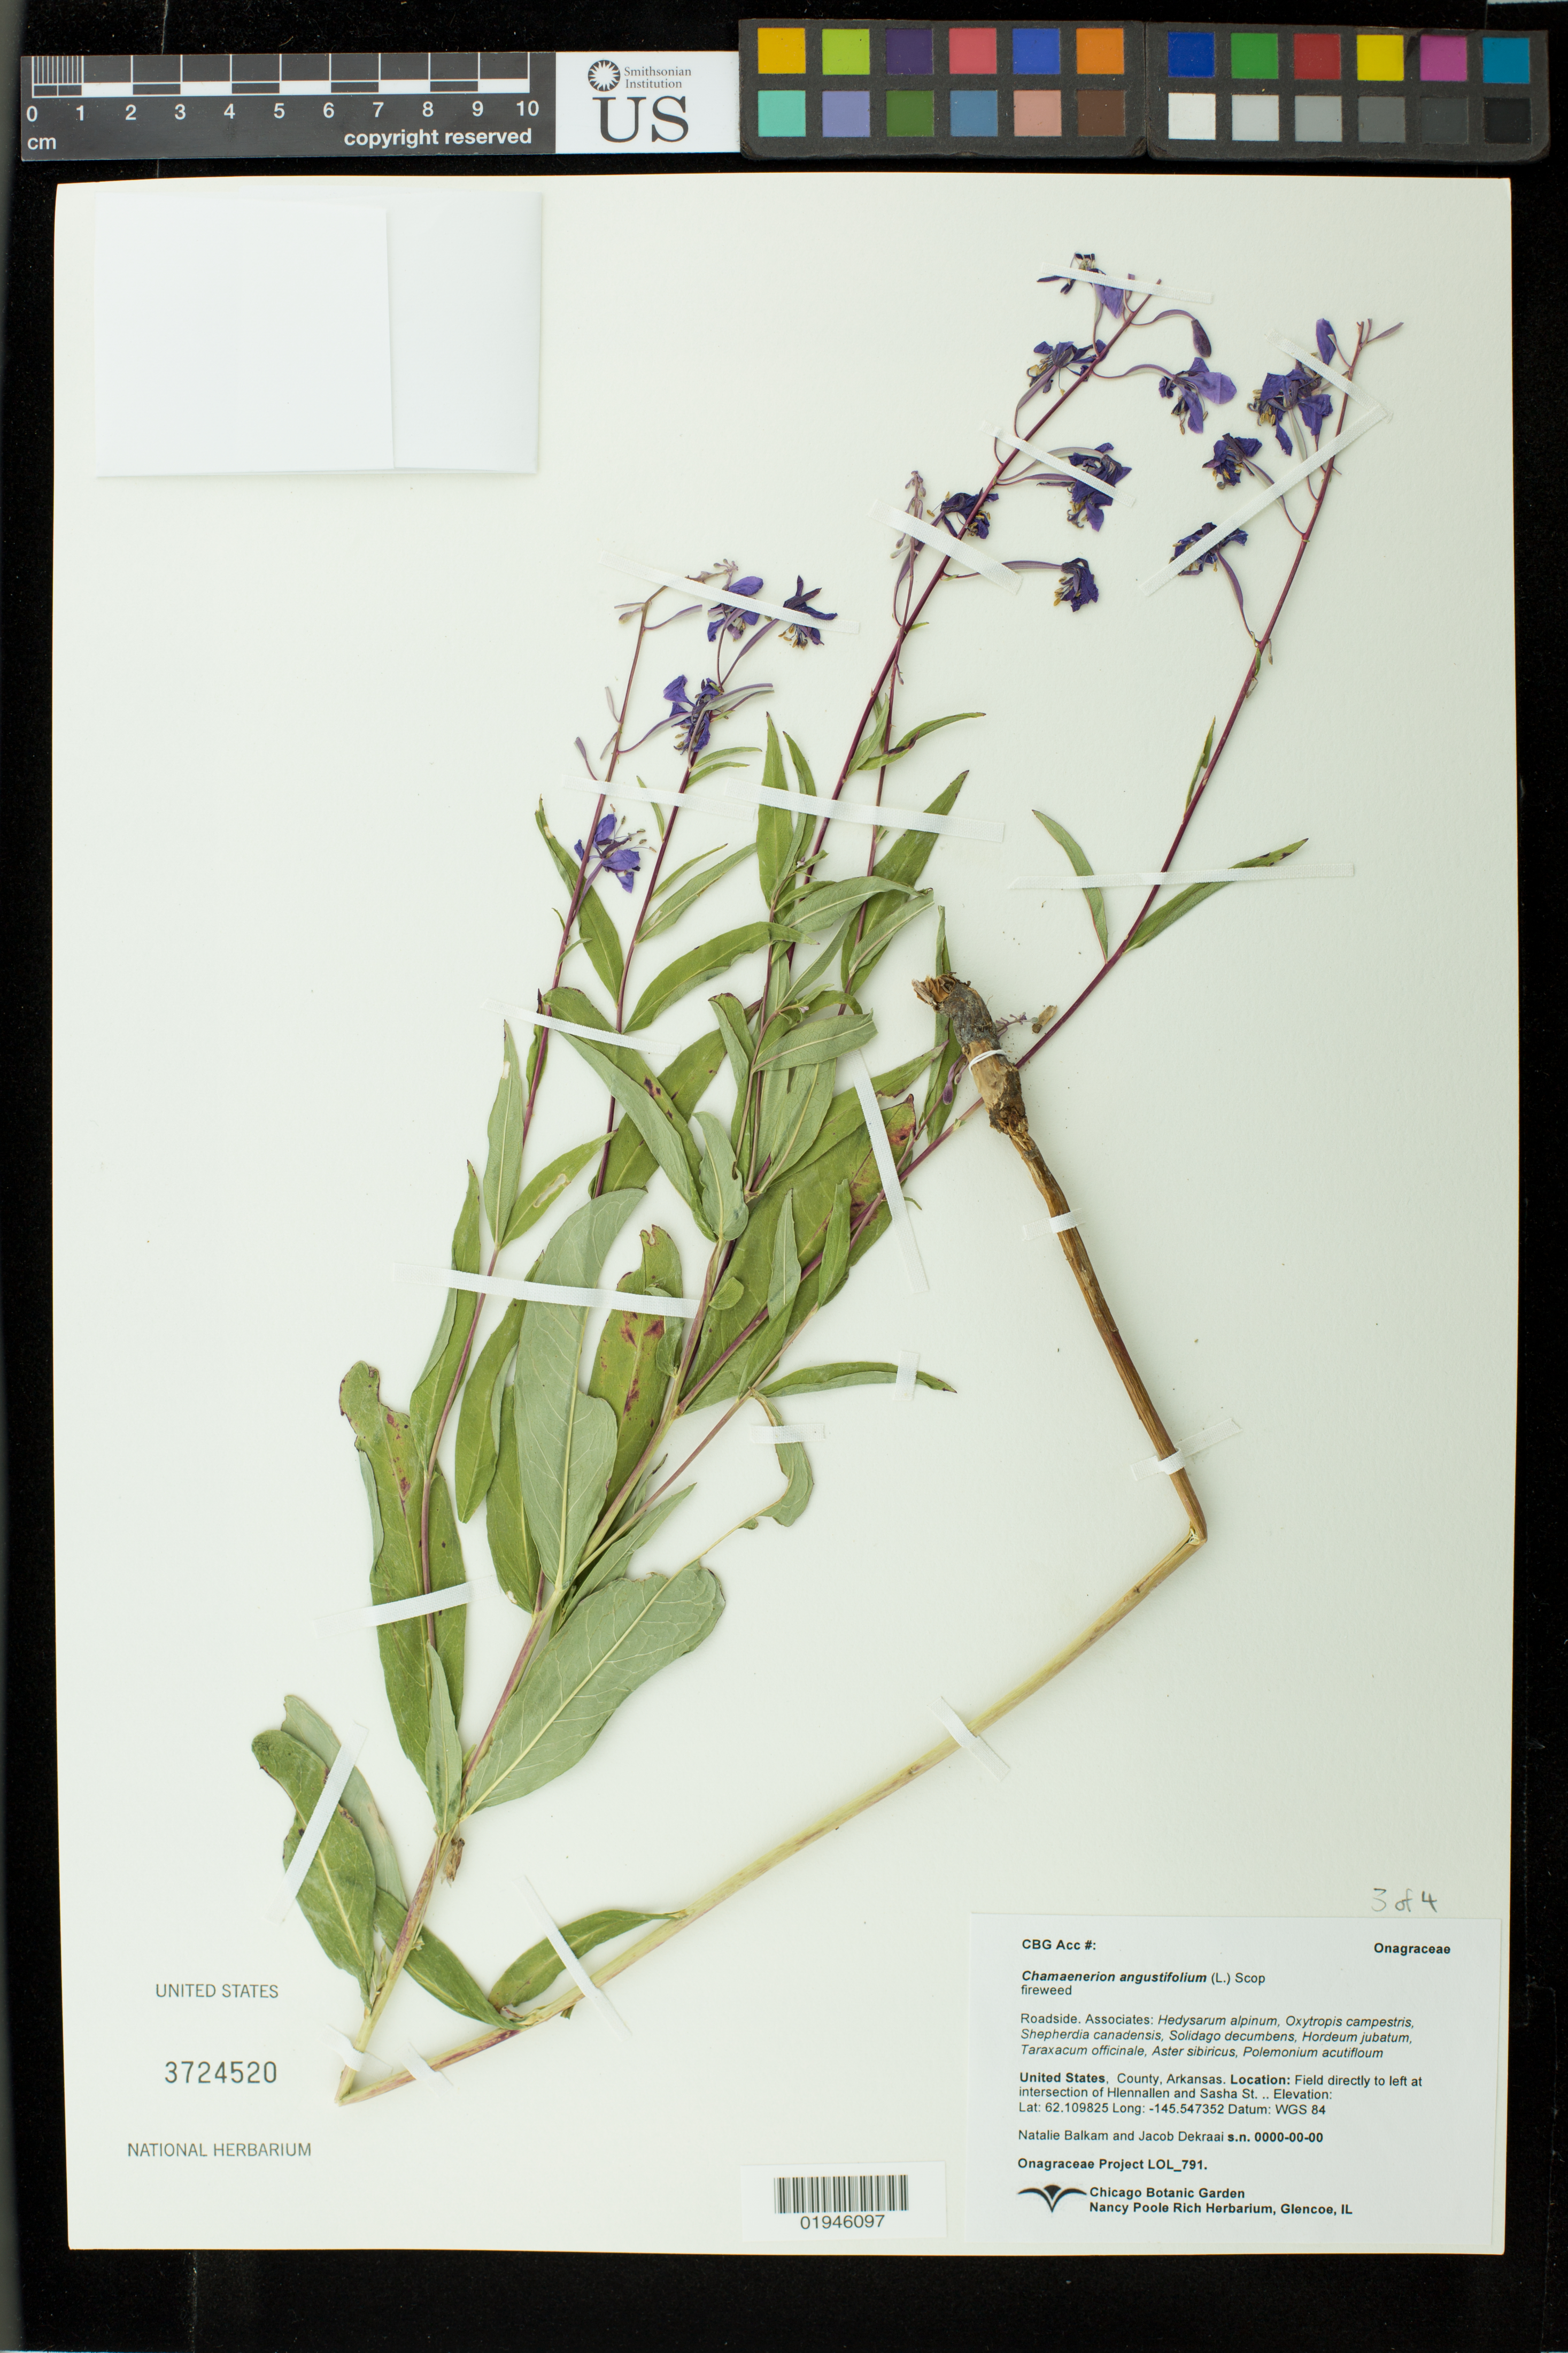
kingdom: Plantae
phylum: Tracheophyta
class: Magnoliopsida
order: Myrtales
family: Onagraceae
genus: Chamaenerion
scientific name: Chamaenerion angustifolium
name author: (L.) Scop.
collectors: N. Balkam & J. Dekraai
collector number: LOL 791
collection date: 2016-07-29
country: United States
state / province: Arkansas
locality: Field directly to left at intersection of Glennallen and Sasha St.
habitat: Roadside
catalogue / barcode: US 3724520